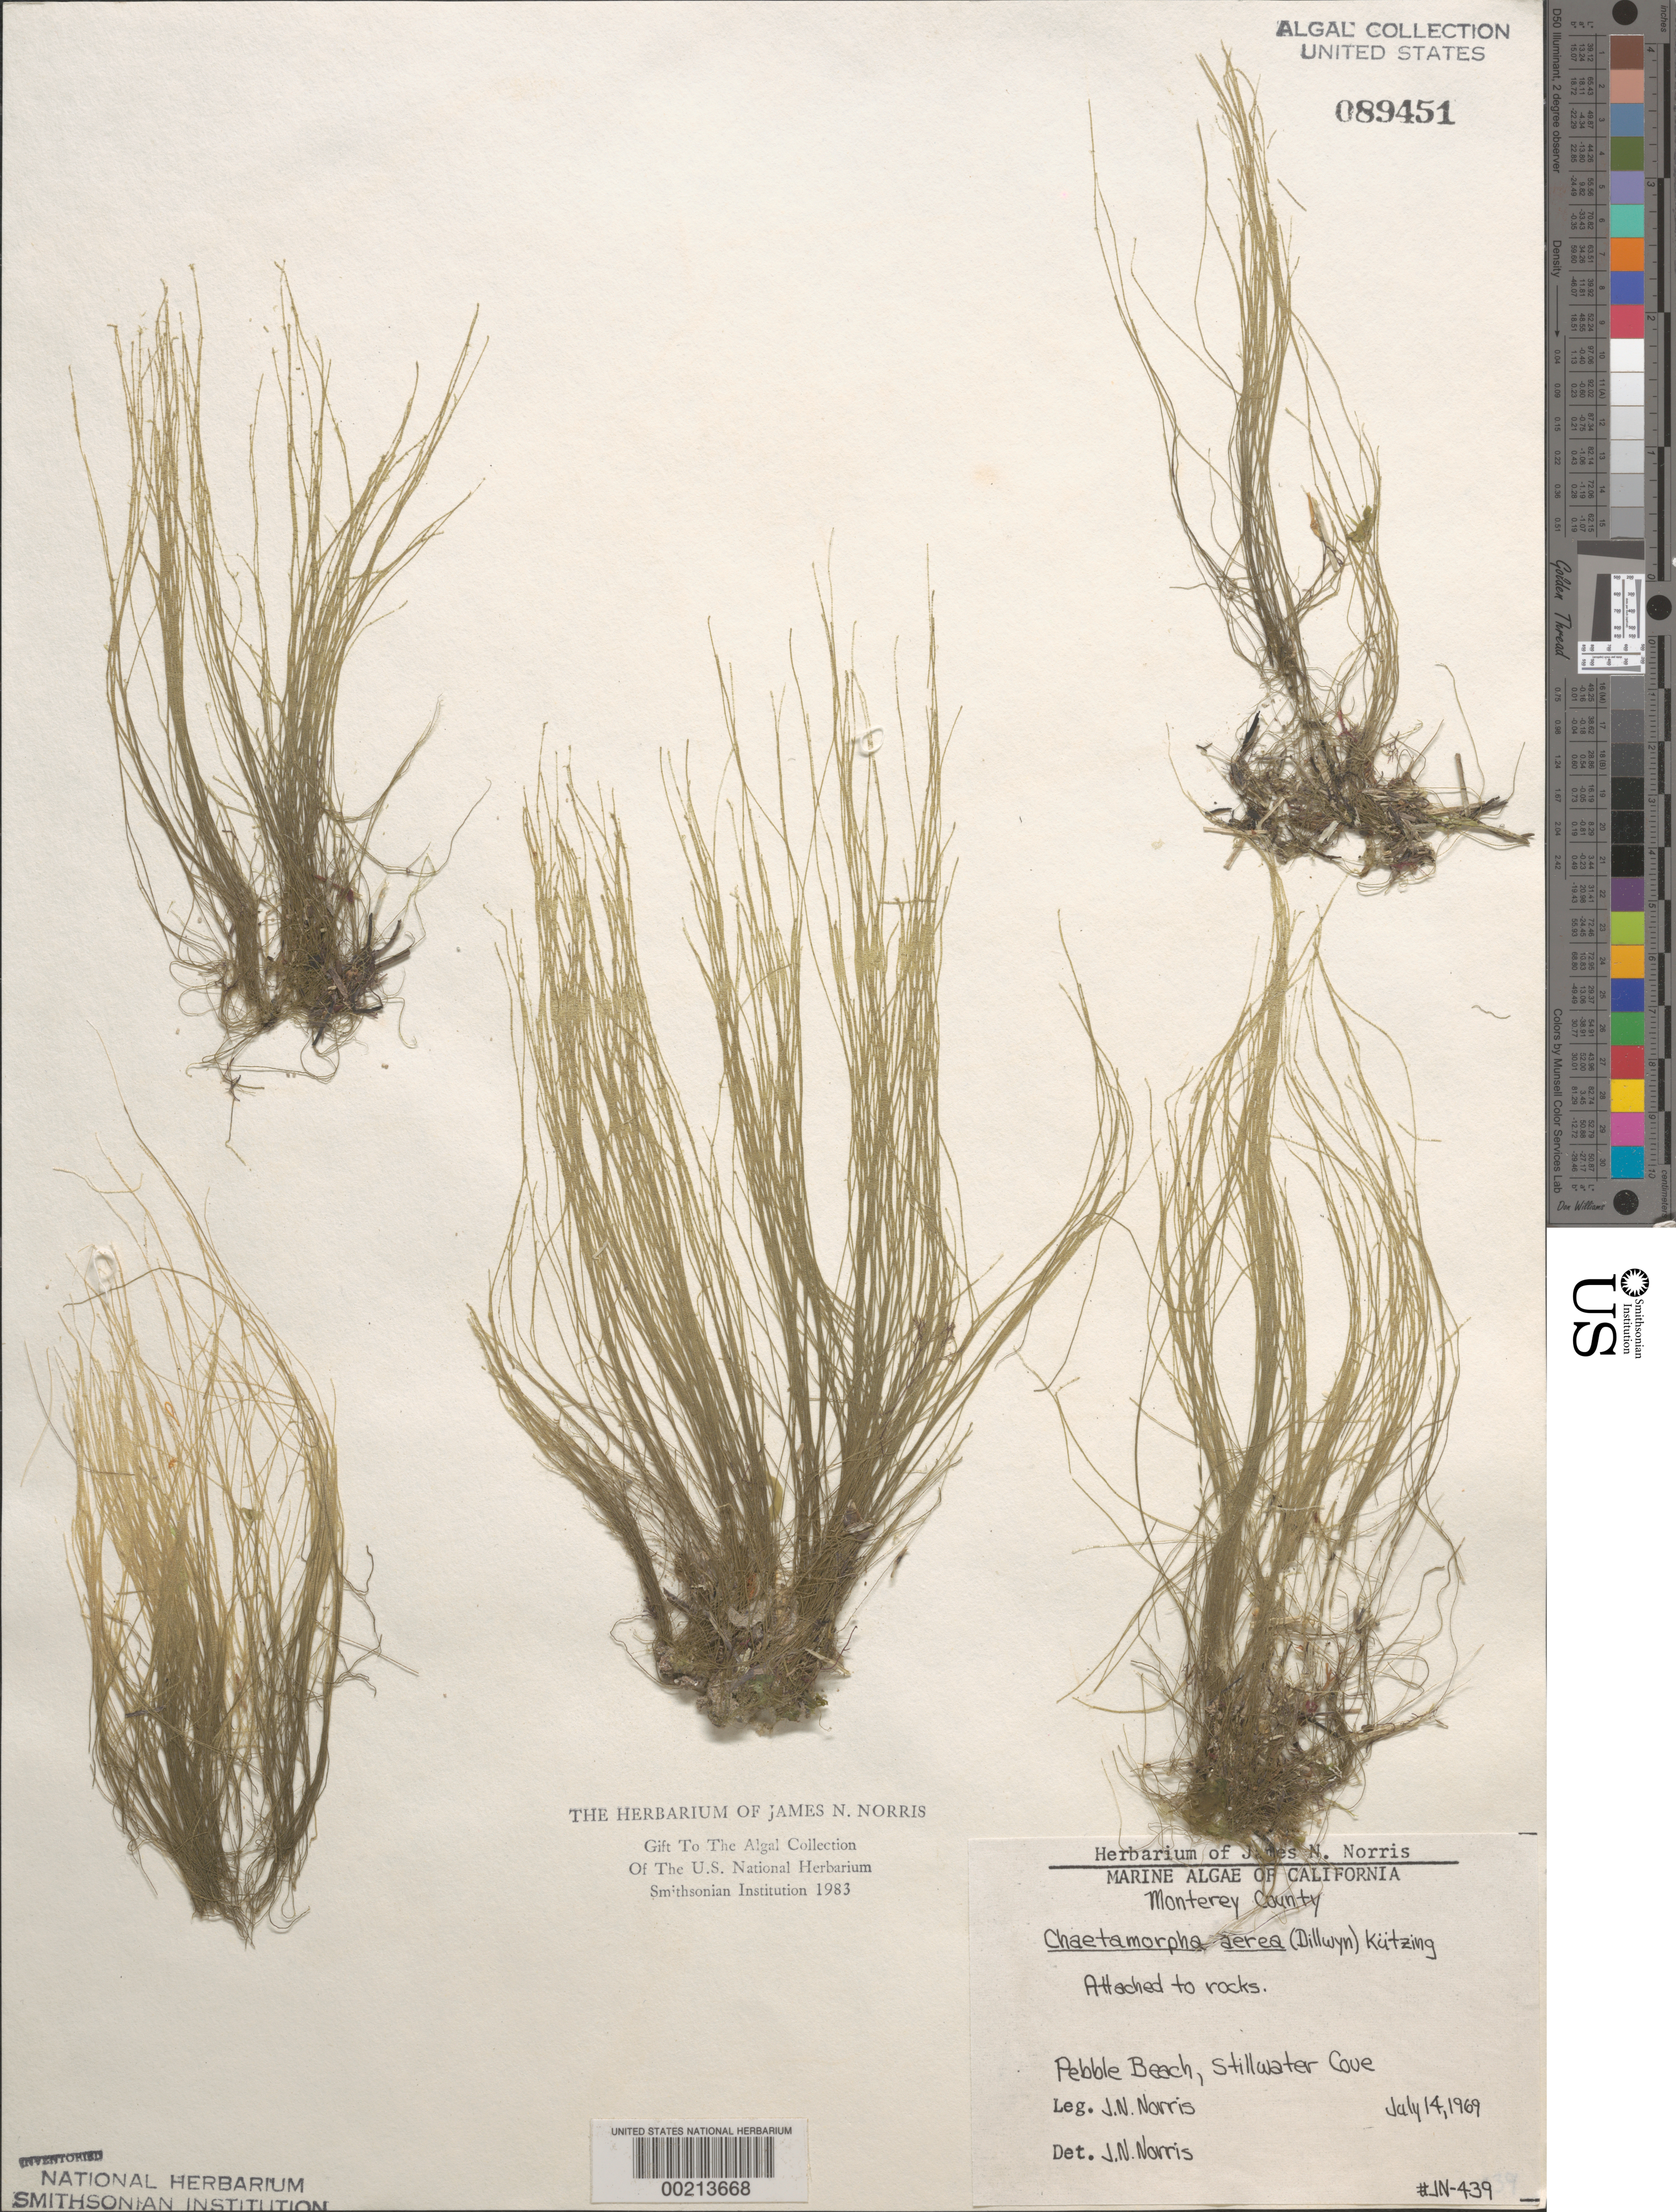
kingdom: Plantae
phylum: Chlorophyta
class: Ulvophyceae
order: Cladophorales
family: Cladophoraceae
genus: Chaetomorpha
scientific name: Chaetomorpha aerea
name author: (Dillwyn) Kütz.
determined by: Norris, James N.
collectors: J. N. Norris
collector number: JN-439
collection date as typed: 14 Jul 1969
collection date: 1969-07-14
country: United States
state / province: California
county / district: Monterey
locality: Pebble Beach, Stillwater Cove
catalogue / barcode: US 89451